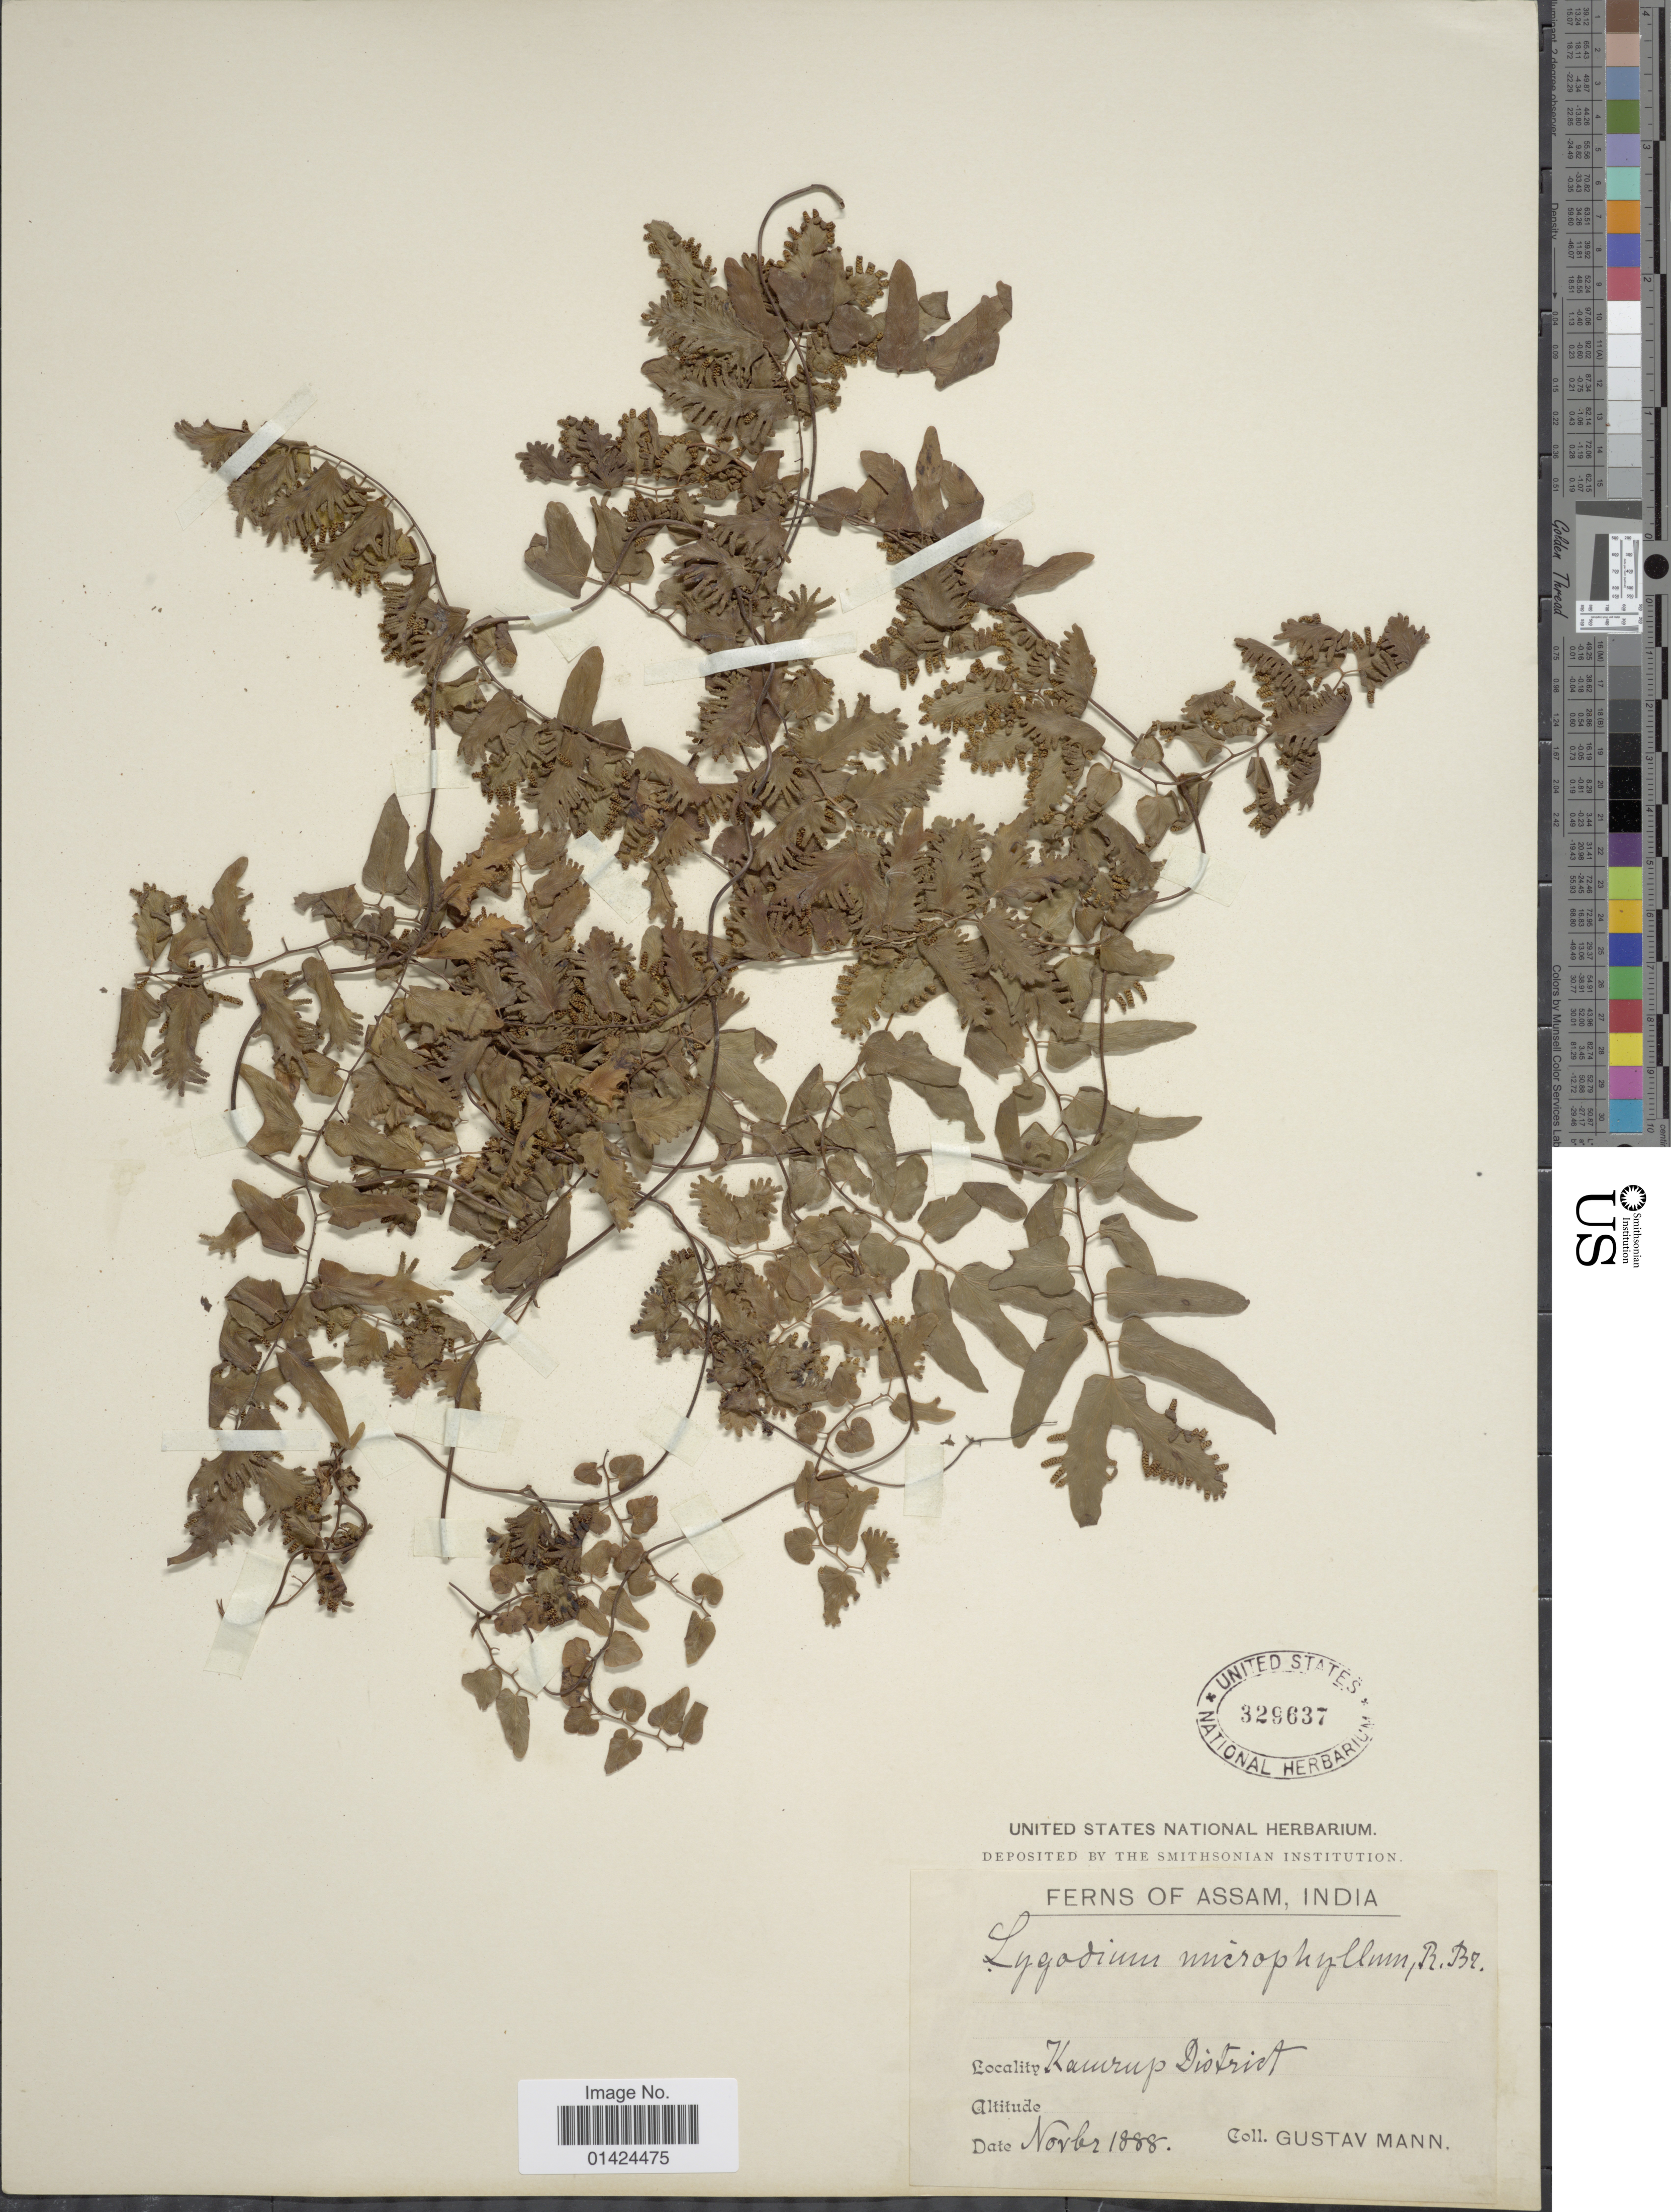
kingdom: Plantae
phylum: Tracheophyta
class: Polypodiopsida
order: Schizaeales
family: Lygodiaceae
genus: Lygodium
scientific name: Lygodium microphyllum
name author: (Cav.) R. Br.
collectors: G. Mann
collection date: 1888-11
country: India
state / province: Assam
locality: Kamrup District.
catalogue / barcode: US 329637